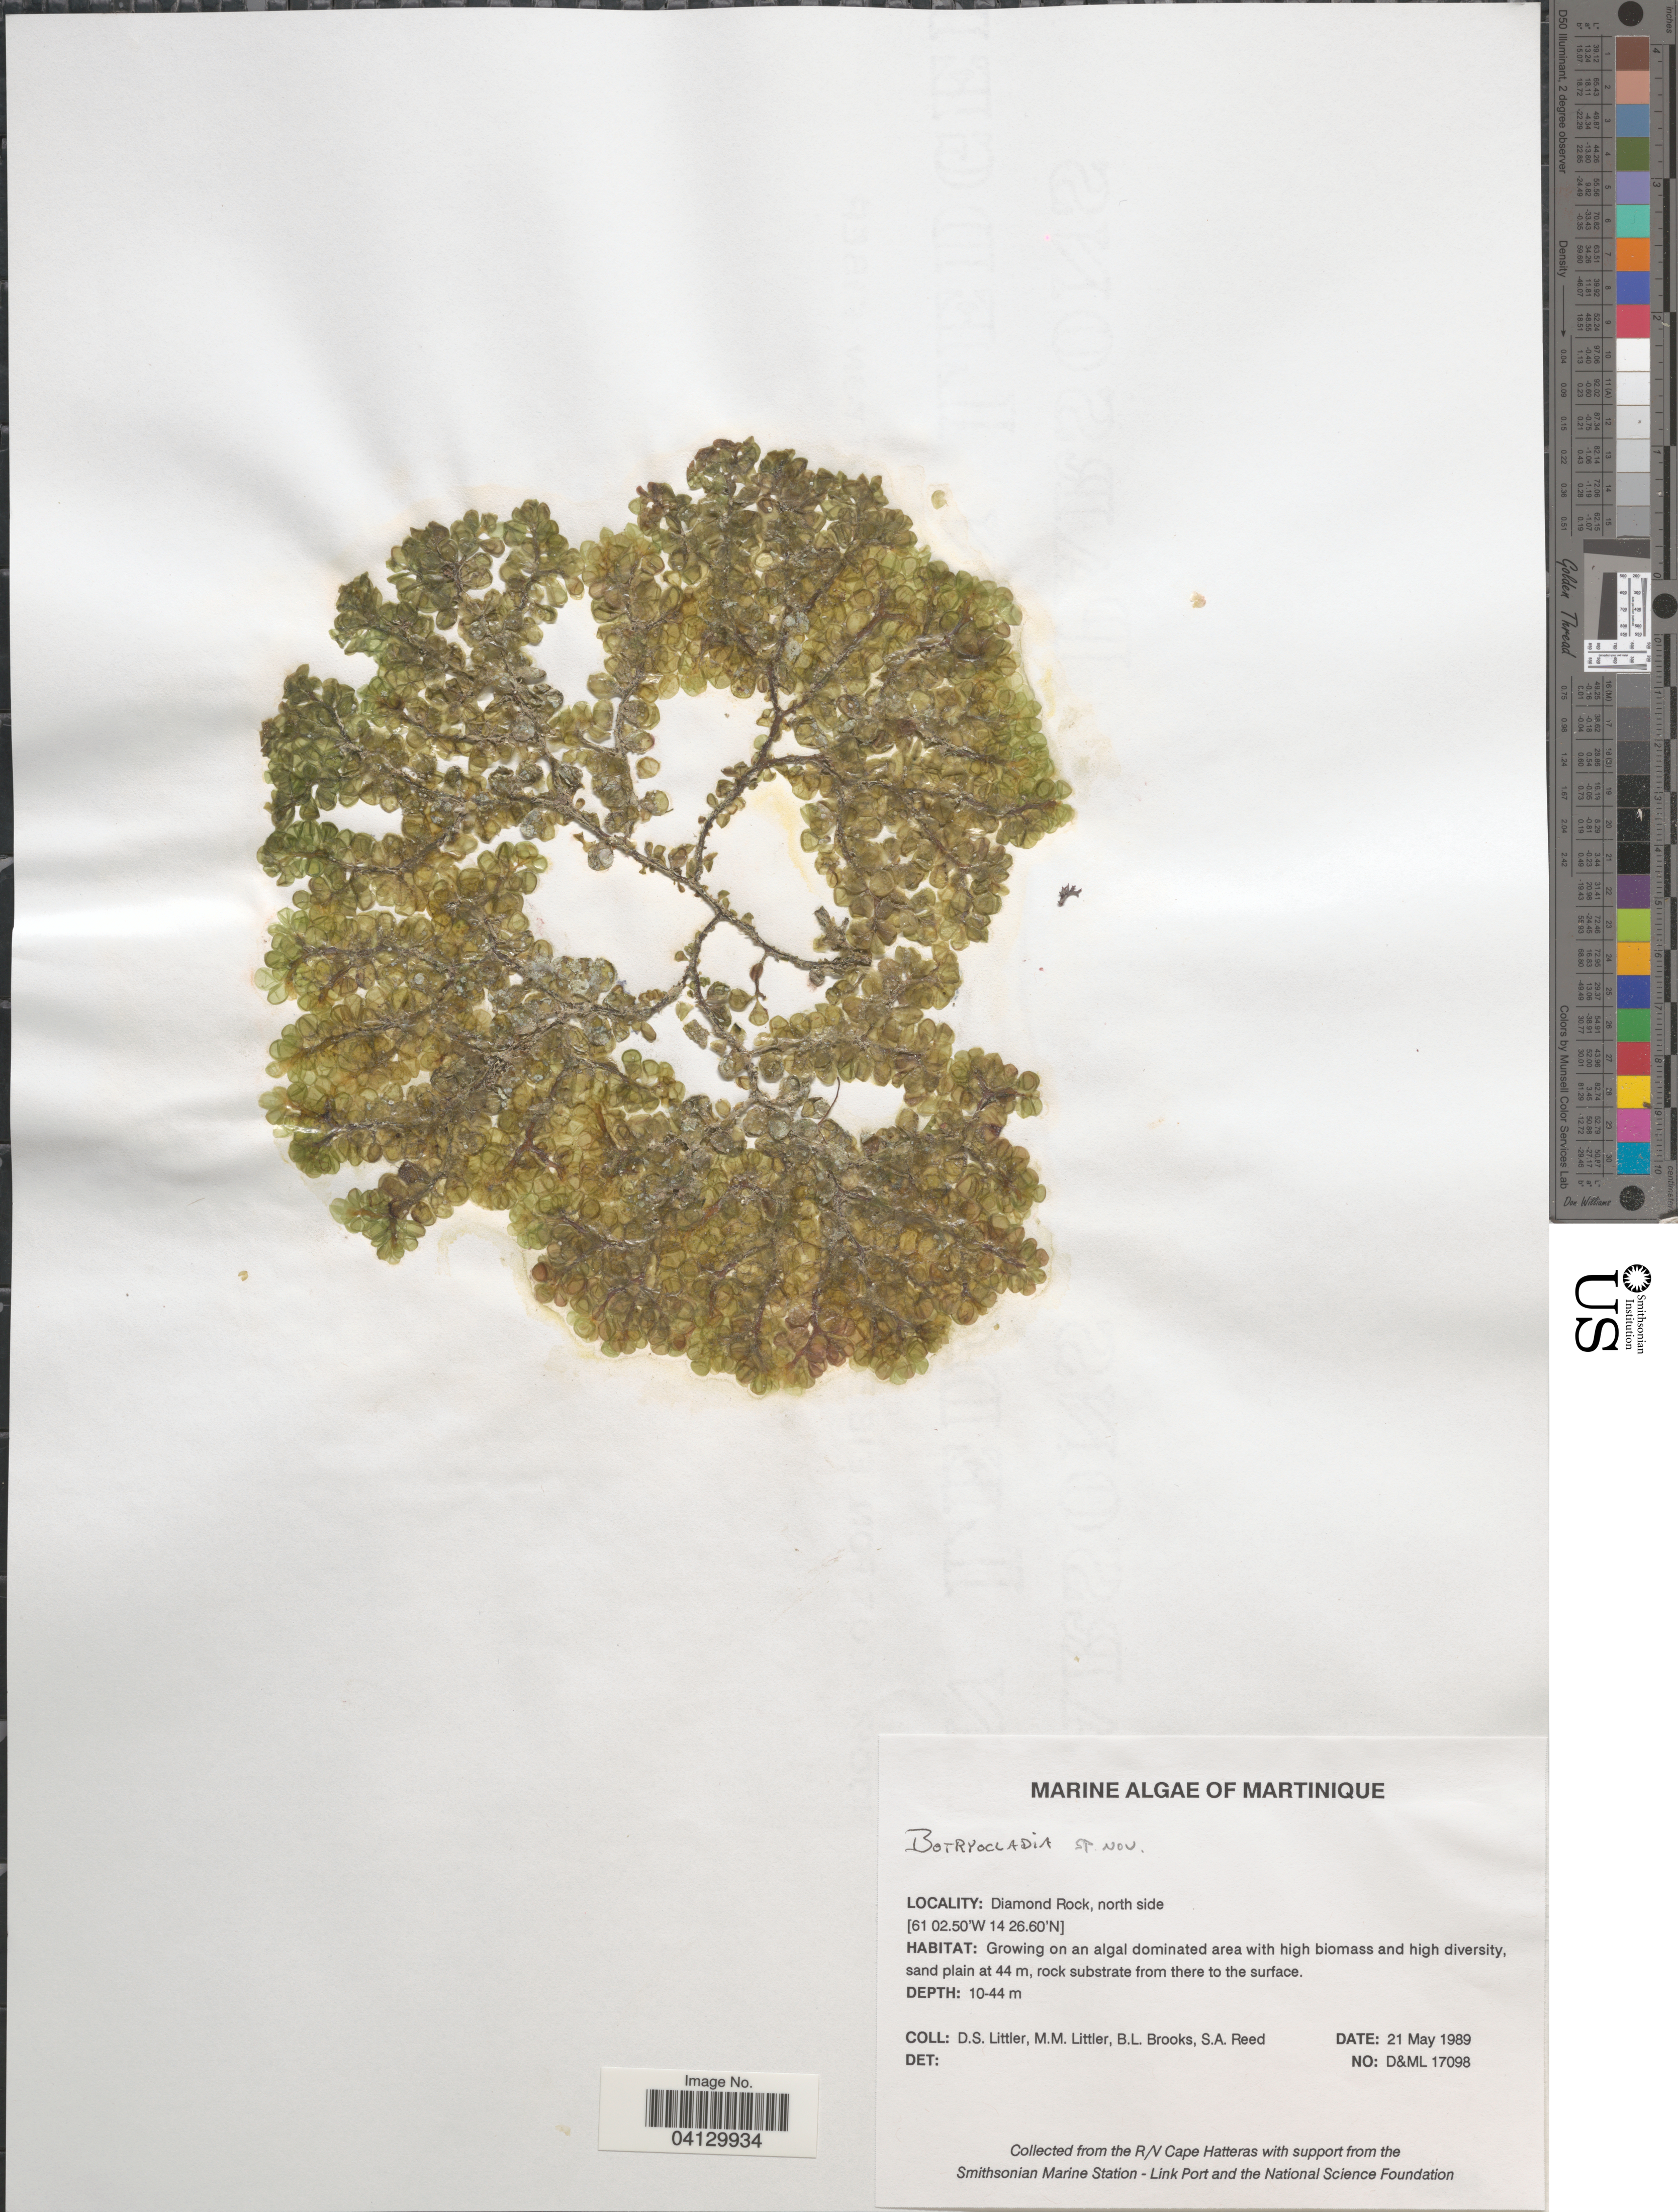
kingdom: Plantae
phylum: Rhodophyta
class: Florideophyceae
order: Rhodymeniales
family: Rhodymeniaceae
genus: Botryocladia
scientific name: Botryocladia occidentalis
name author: (Børgesen) Kylin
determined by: Brooks, B. L., (BOT), Smithsonian Institution - National Museum of Natural History (UNITED STATES)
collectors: D. S. Littler, B. Brooks & S. Reed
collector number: D&ML17098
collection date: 1989-05-21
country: Martinique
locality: Diamond Rock, north side.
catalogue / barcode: US 239387